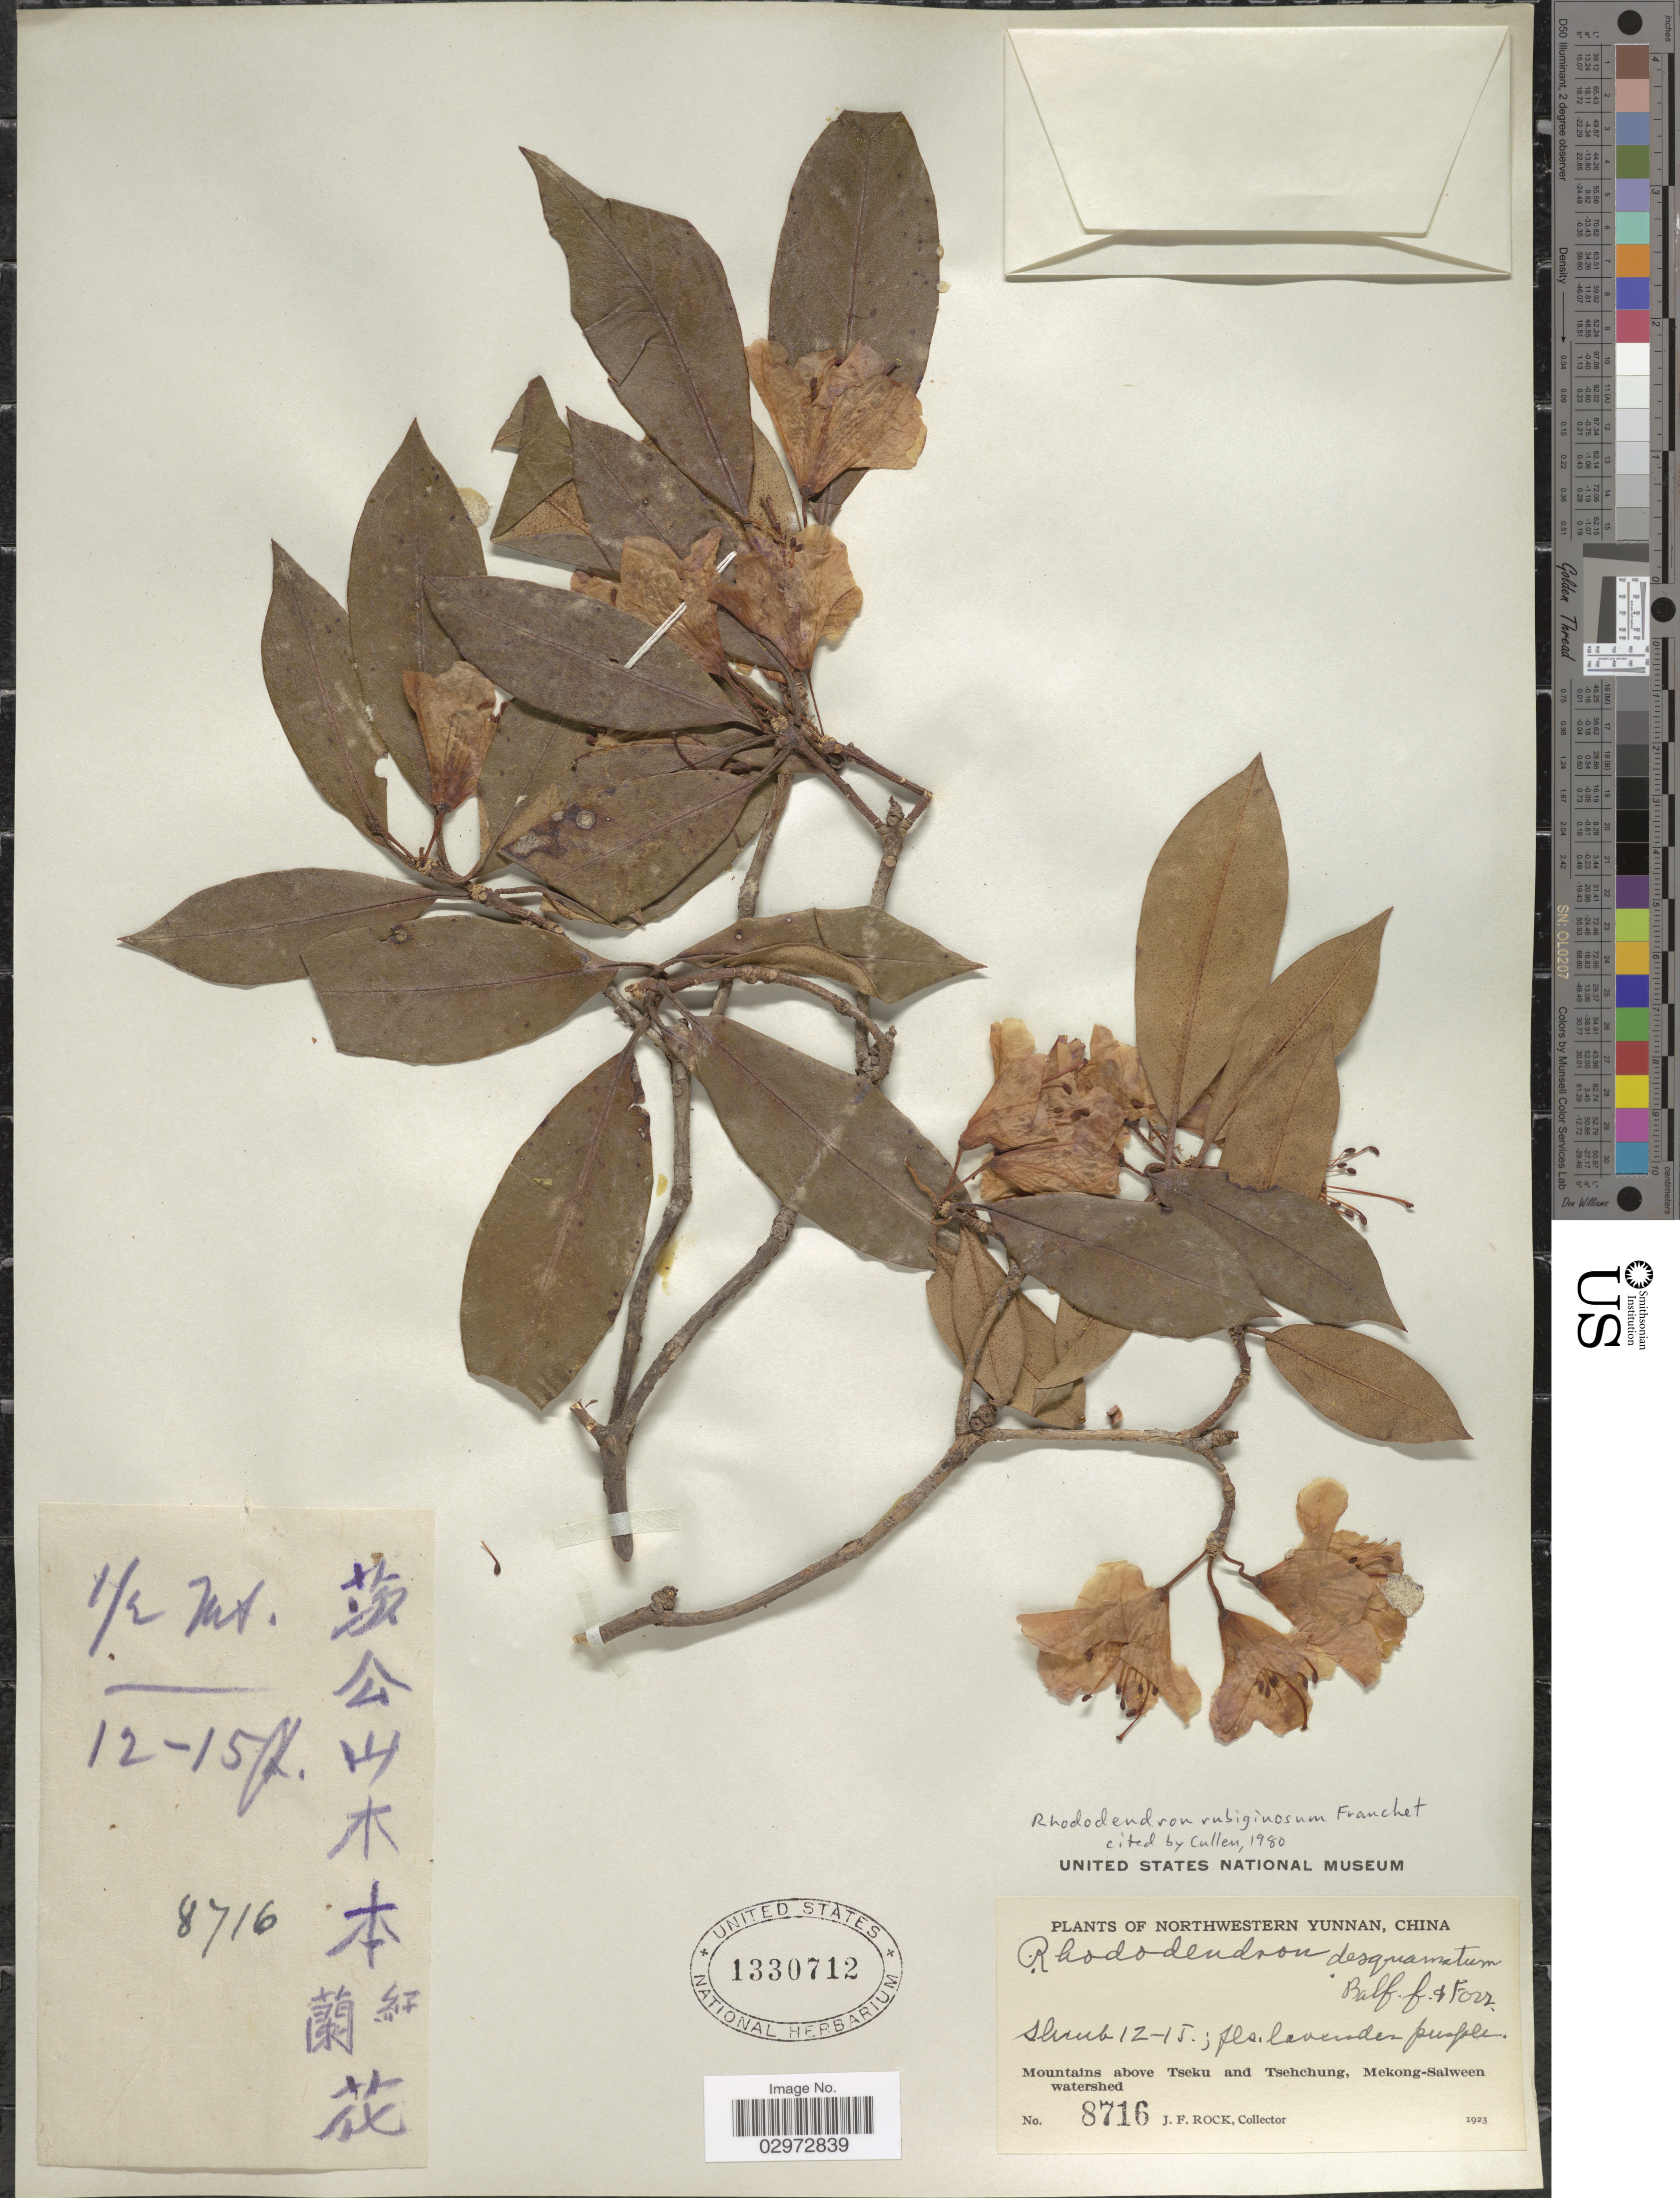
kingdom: Plantae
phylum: Tracheophyta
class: Magnoliopsida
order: Ericales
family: Ericaceae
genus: Rhododendron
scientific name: Rhododendron rubiginosum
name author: Franch.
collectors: J. Rock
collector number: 8716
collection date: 1923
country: China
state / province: Yunnan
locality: Northwestern Yunnan, Mountans above Tseku and Tsehchung, Mekong-Salween watershed.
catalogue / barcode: US 1330712